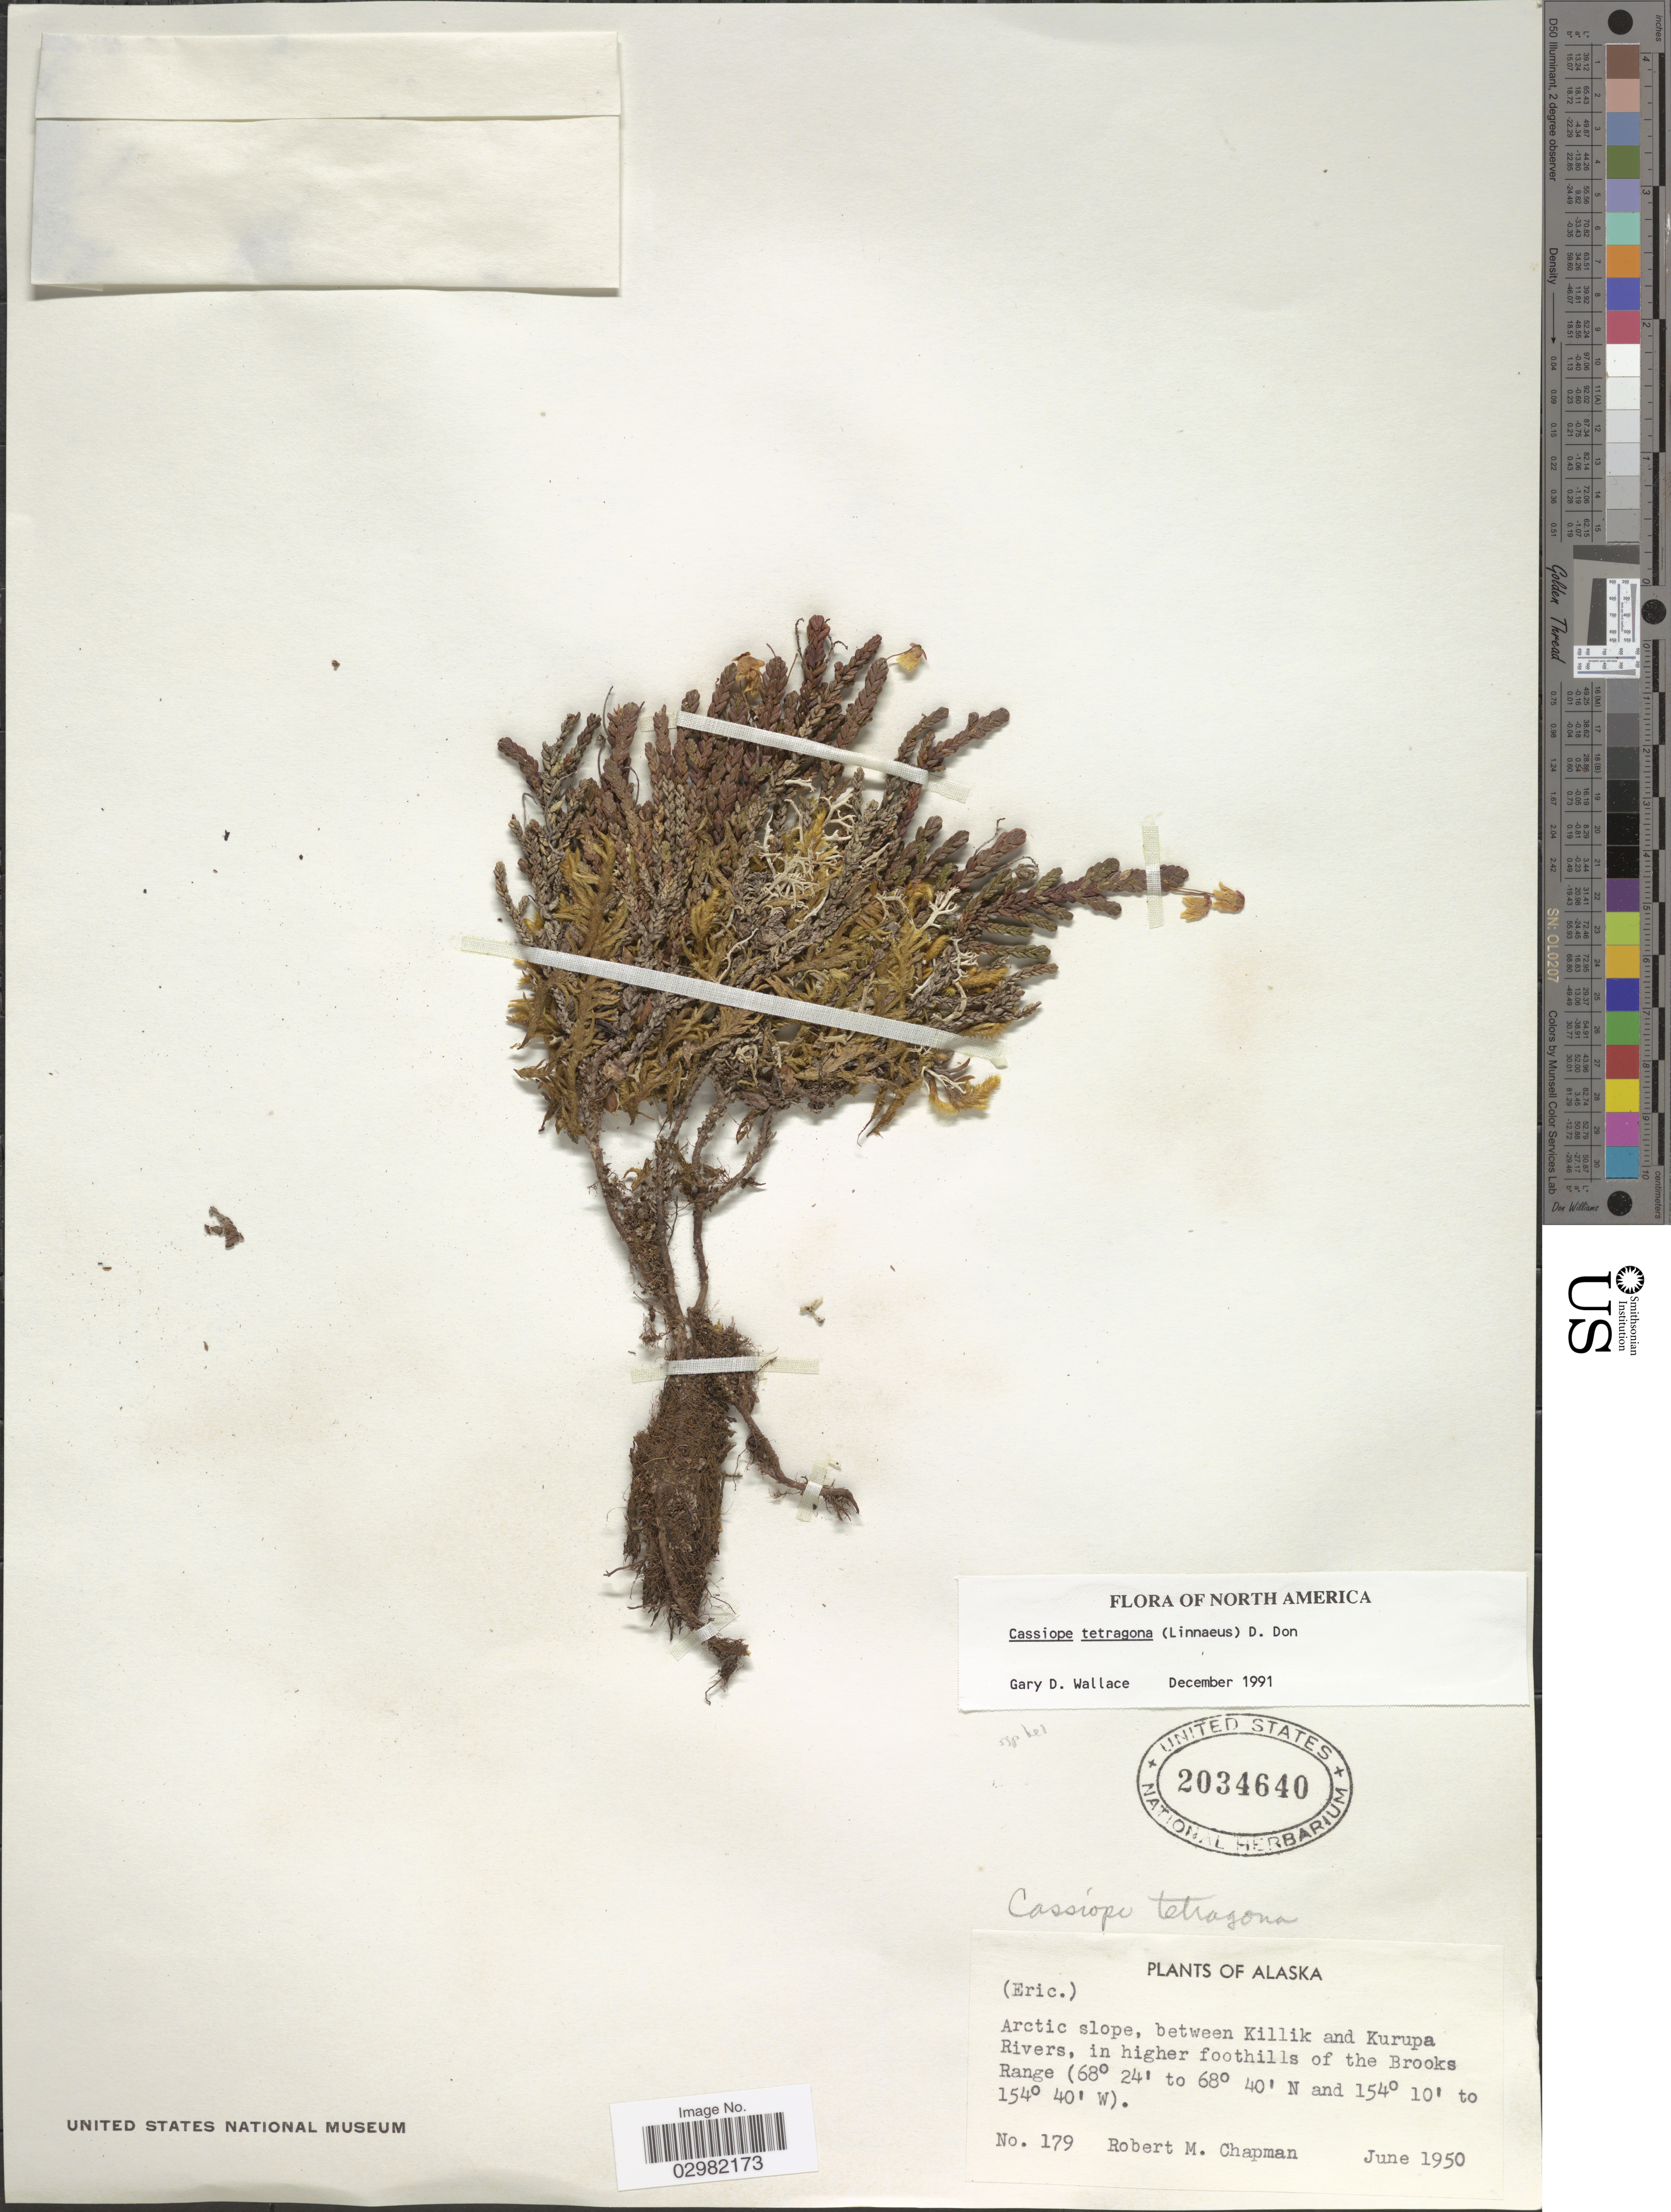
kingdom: Plantae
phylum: Tracheophyta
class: Magnoliopsida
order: Ericales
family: Ericaceae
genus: Cassiope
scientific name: Cassiope tetragona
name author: (L.) D. Don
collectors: R. M. Chapman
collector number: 179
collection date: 1950-06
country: United States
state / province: Alaska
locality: Arctic slope, between Killik and Kurupa Rivers, in higher foothills of the Brooks Range.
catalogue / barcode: US 2034640